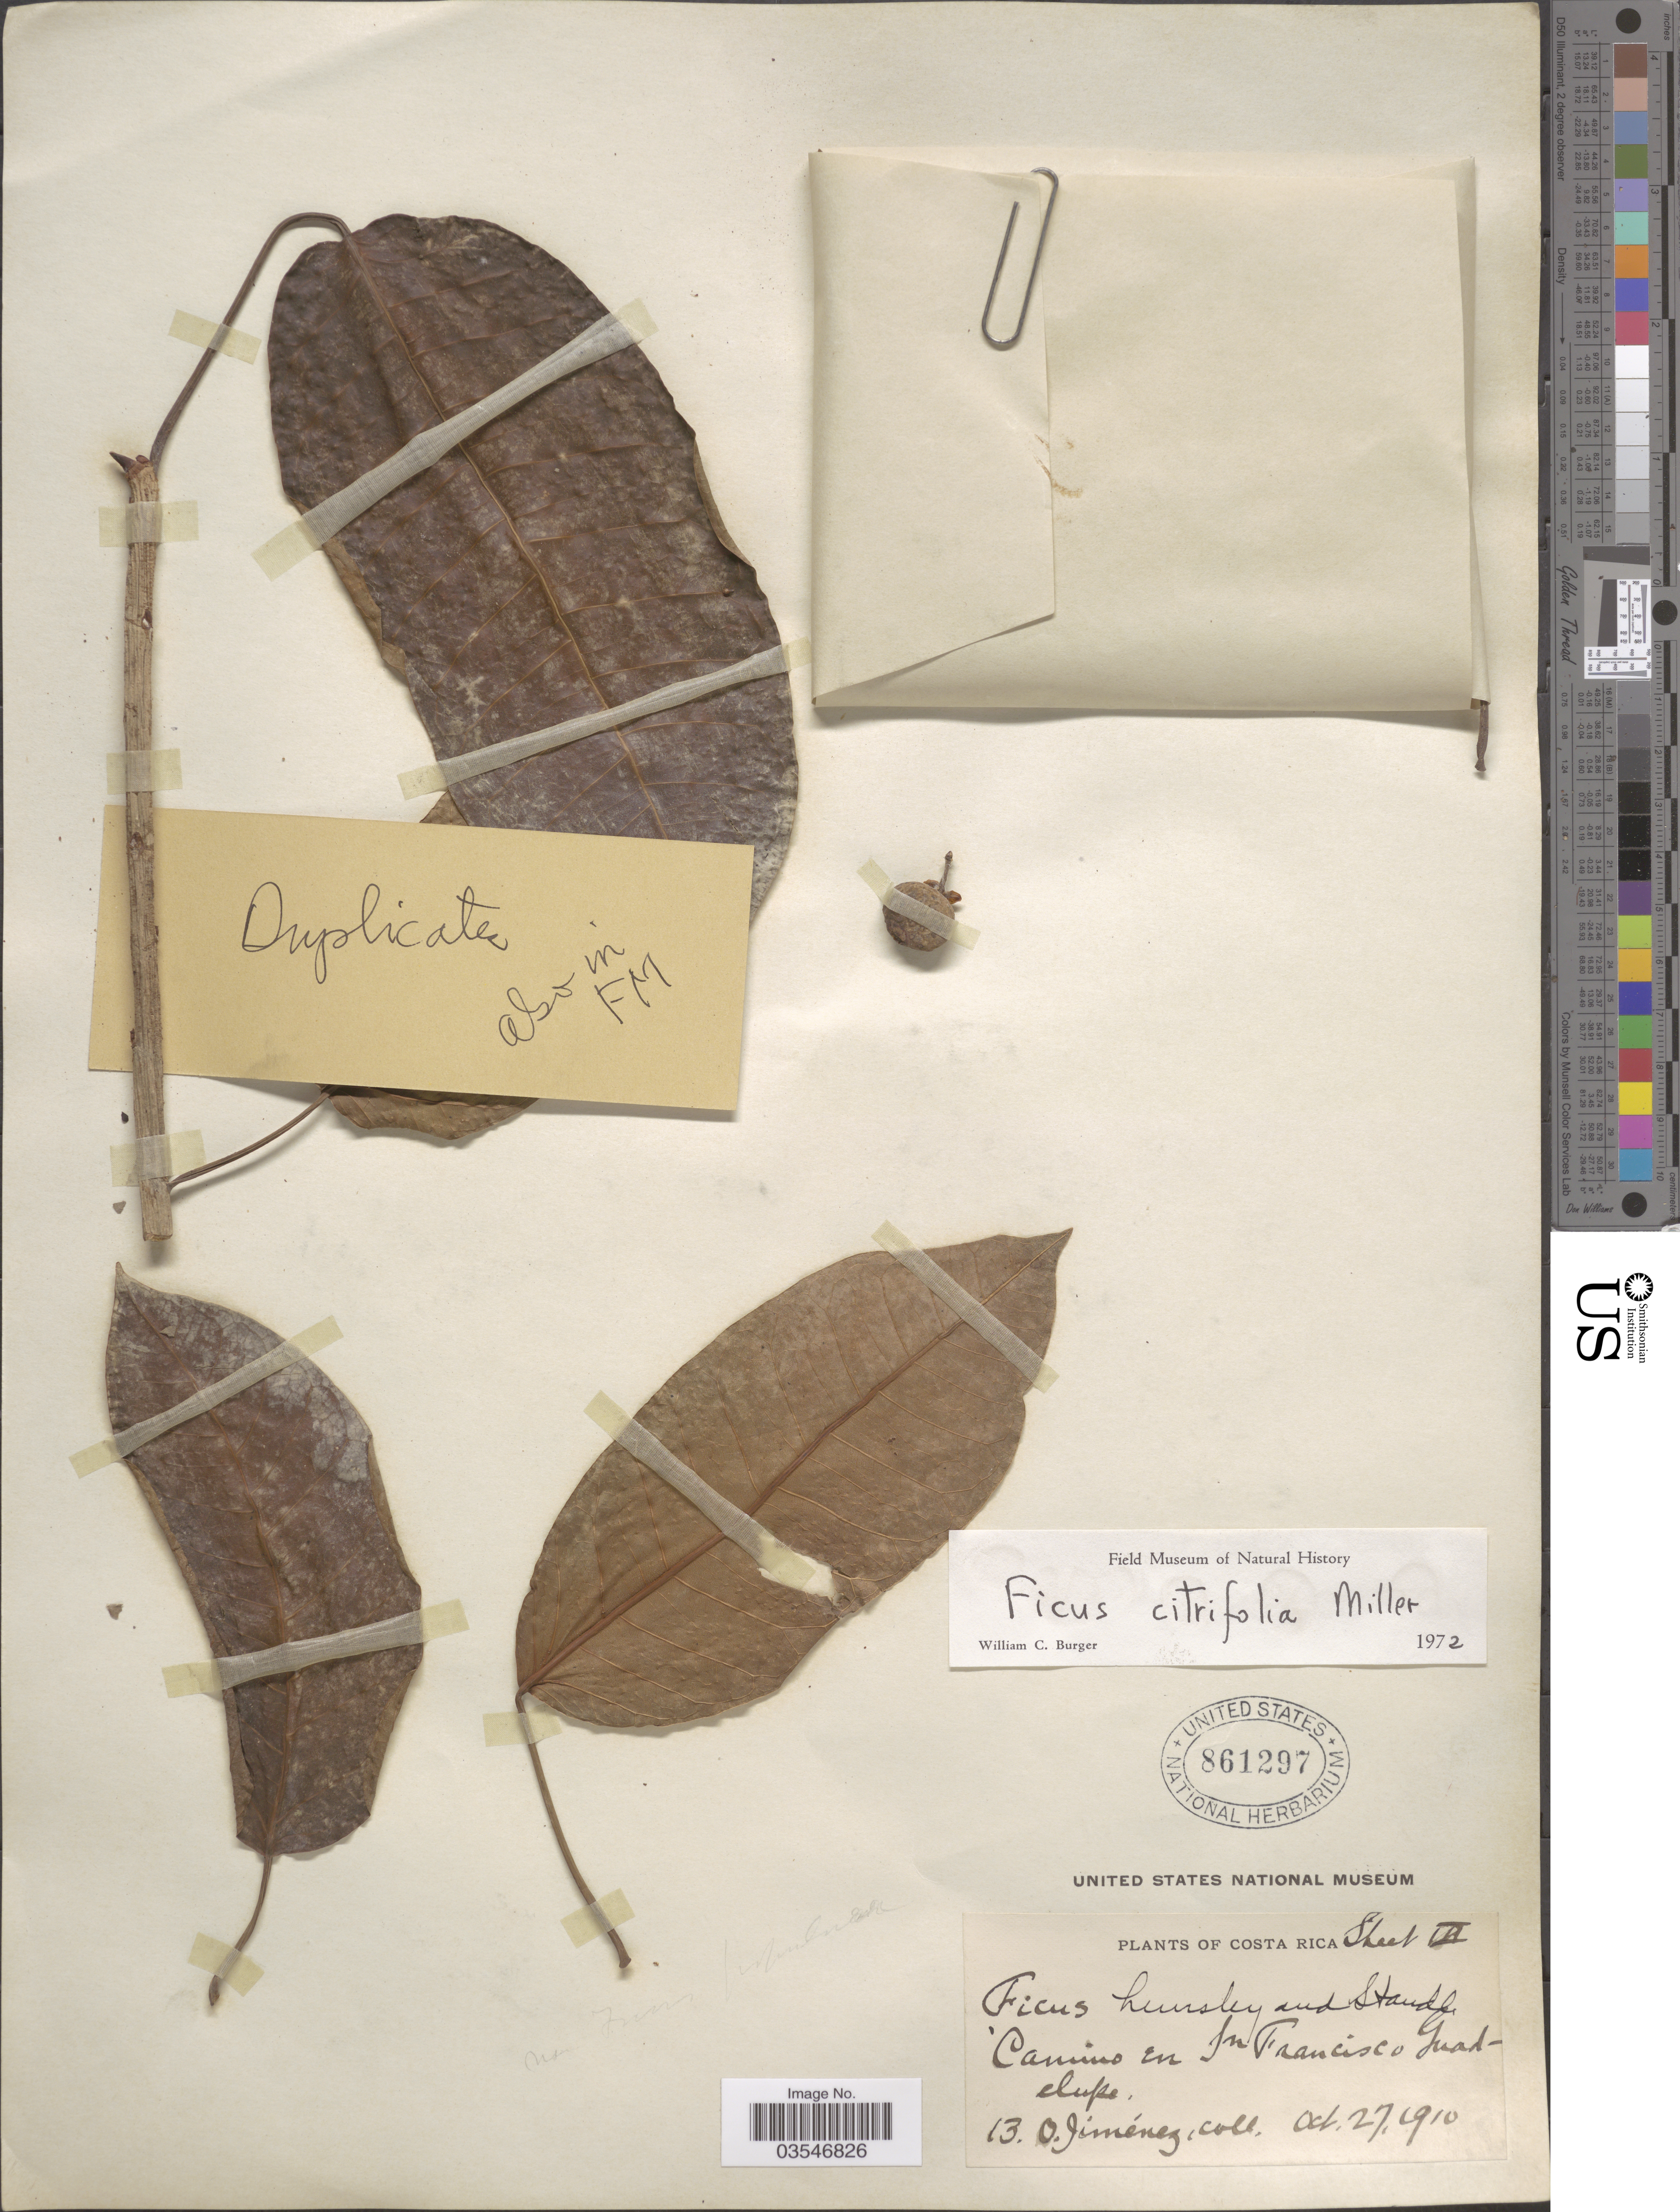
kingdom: Plantae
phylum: Tracheophyta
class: Magnoliopsida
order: Rosales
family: Moraceae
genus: Ficus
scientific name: Ficus citrifolia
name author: Mill.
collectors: O. Jiménez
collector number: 13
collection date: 1910-10-27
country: Costa Rica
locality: Camino en Sn Francisco Guadelupe.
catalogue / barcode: US 861297